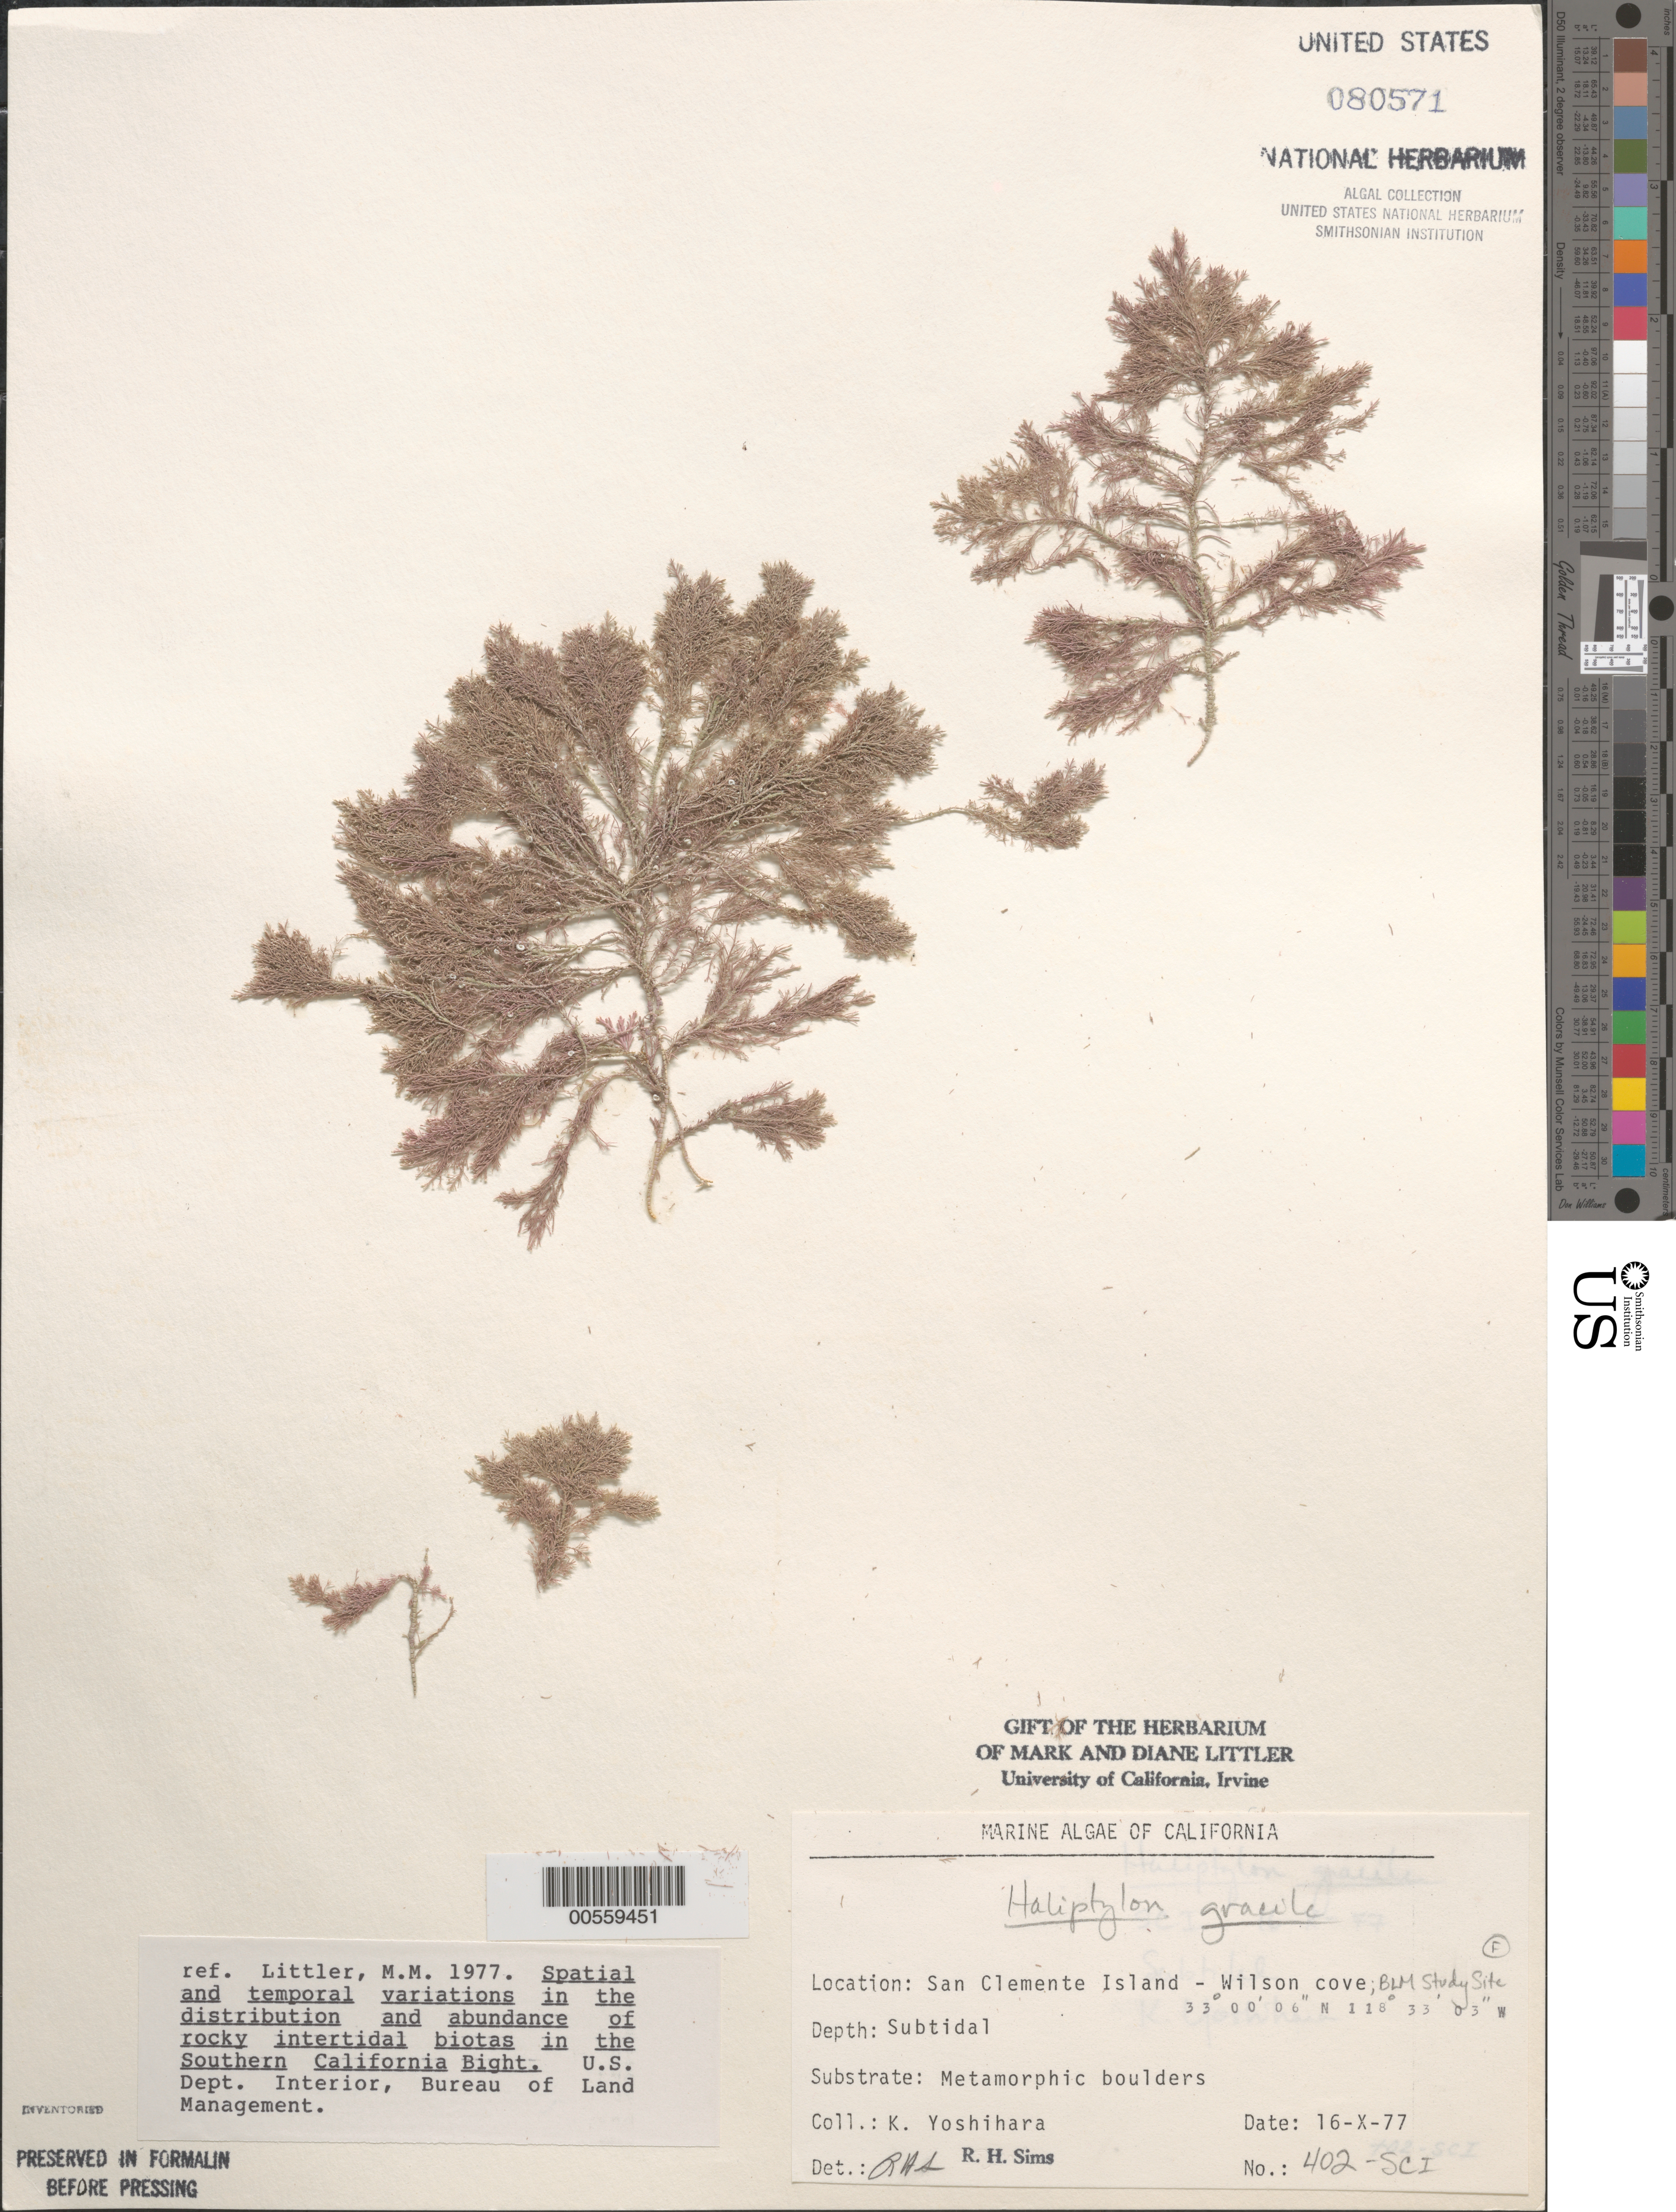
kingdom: Plantae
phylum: Rhodophyta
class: Florideophyceae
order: Corallinales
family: Corallinaceae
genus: Jania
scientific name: Jania rosea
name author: (Lam.) Decne.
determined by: Algae name updating Project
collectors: K. Yoshihara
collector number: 402-sci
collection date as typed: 16 Oct 1977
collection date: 1977-10-16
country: United States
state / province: California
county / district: Los Angeles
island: San Clemente Island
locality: Wilson Cove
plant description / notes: BLM-SOCALBIGHT Rocky Intertidal Survey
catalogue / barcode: US 80571